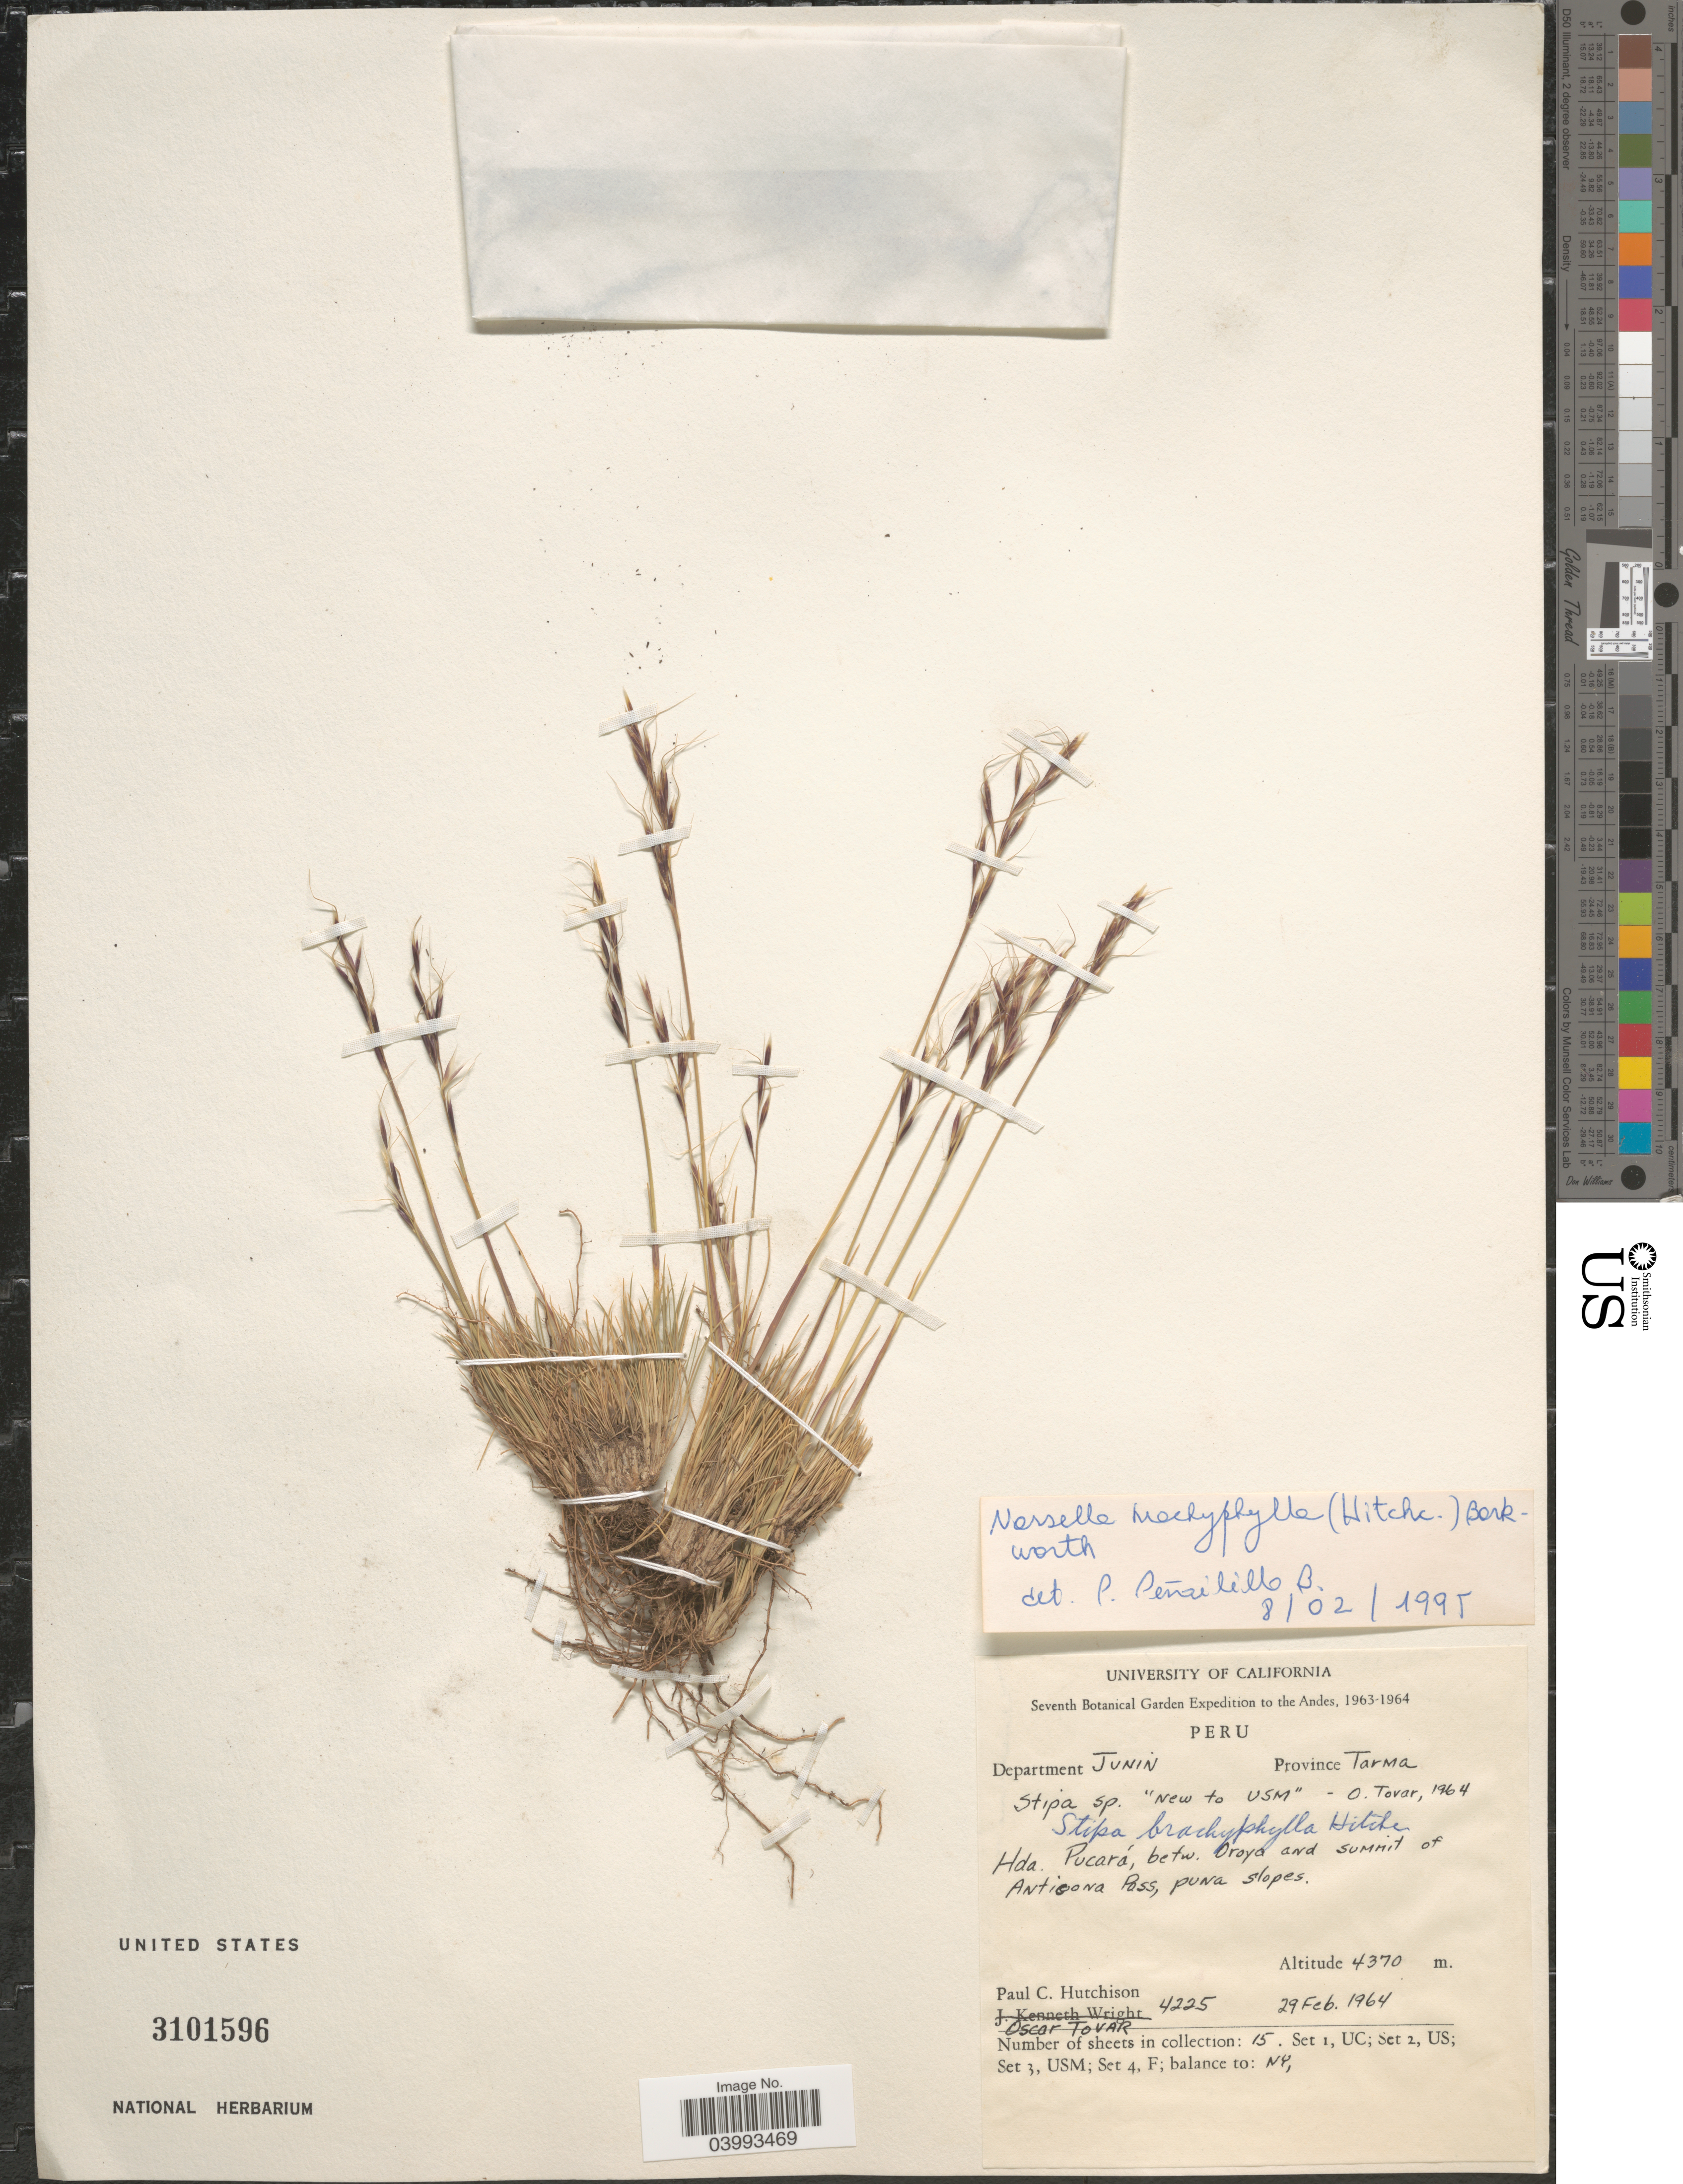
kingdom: Plantae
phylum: Tracheophyta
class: Liliopsida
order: Poales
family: Poaceae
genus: Nassella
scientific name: Nassella brachyphylla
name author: (Hitchc.) Barkworth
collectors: P. C. Hutchison & Ó. Tovar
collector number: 4225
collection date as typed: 29 Feb. 1964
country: Peru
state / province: Junín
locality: The Andes. Department Junin. Province Tarma. Hda. Pucará, betw. Oroya and summit of Anticona Pass, puna slopes.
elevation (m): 4370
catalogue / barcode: US 3101596